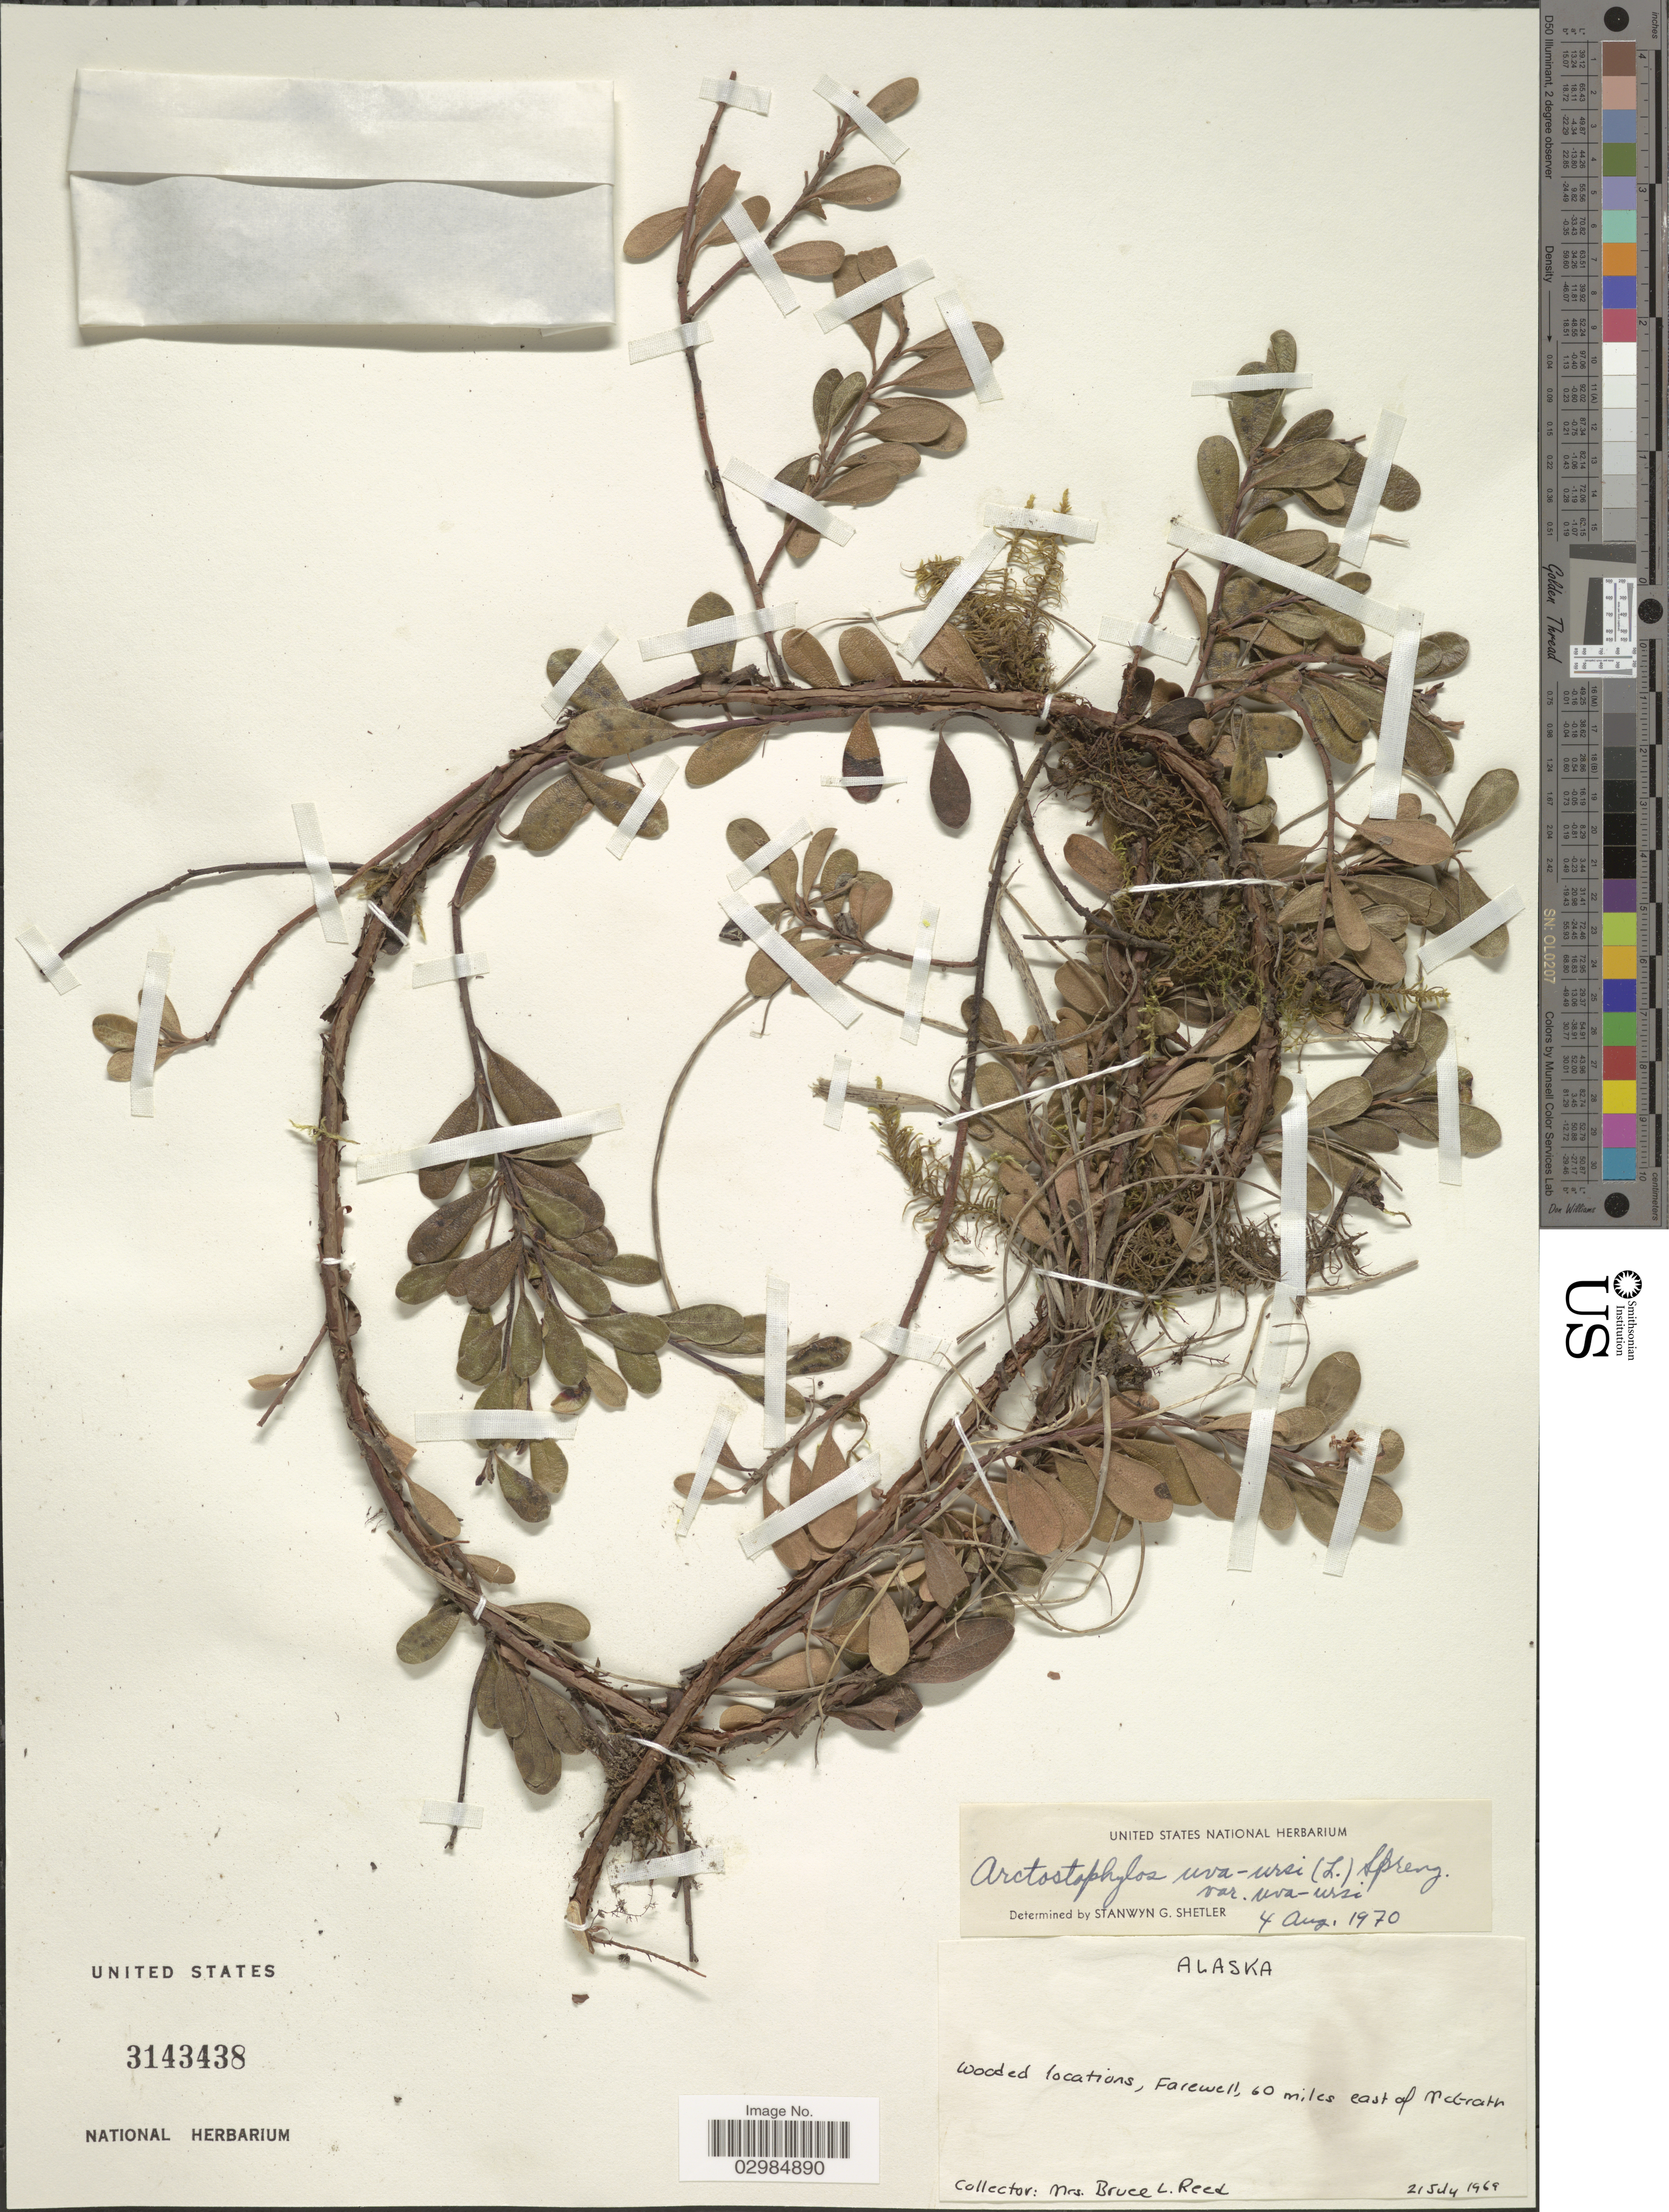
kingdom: Plantae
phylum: Tracheophyta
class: Magnoliopsida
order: Ericales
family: Ericaceae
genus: Arctostaphylos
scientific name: Arctostaphylos uva-ursi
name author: (L.) Spreng.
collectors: B. Reed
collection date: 1969-07-21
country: United States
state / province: Alaska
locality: Farewell, 60 miles east of McGrath.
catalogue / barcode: US 3143438